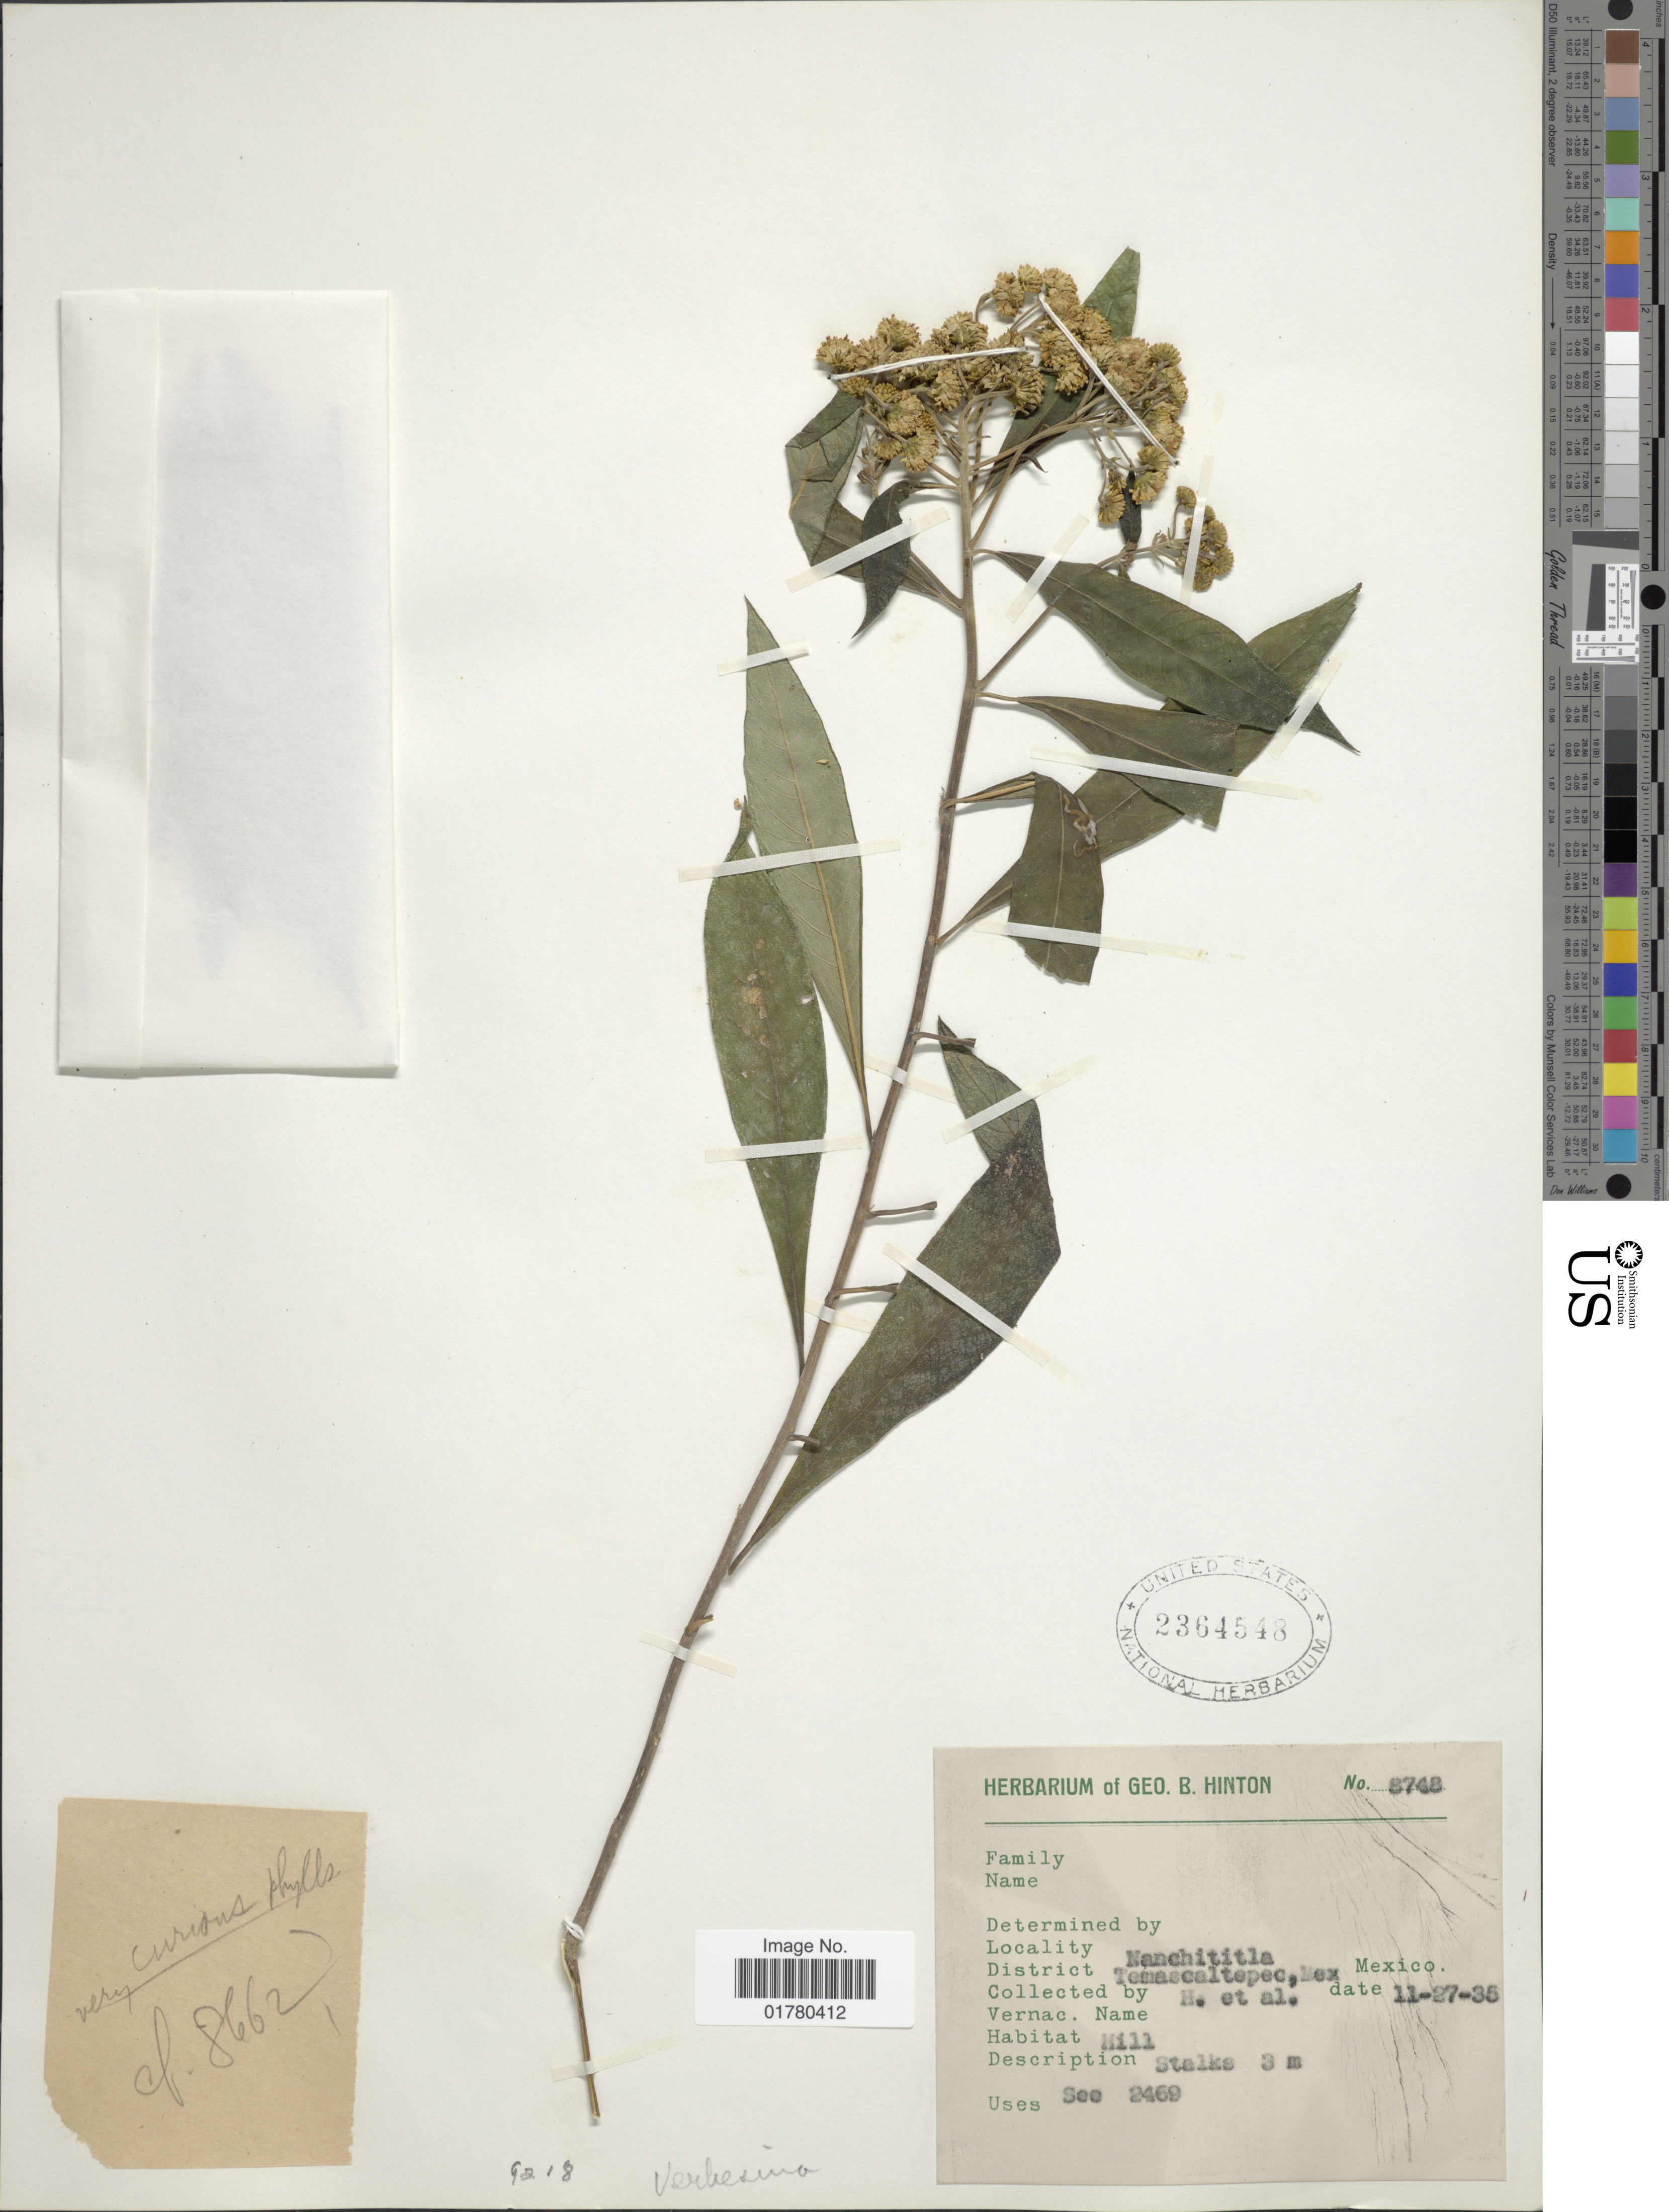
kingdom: Plantae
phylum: Tracheophyta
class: Magnoliopsida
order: Asterales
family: Asteraceae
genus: Verbesina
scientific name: Verbesina sp.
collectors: G. B. Hinton & et al.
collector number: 8748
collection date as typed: Transcribed d/m/y: 27/11/35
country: Mexico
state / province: México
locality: Nanchititla, District Temascaltepec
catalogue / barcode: US 2364548